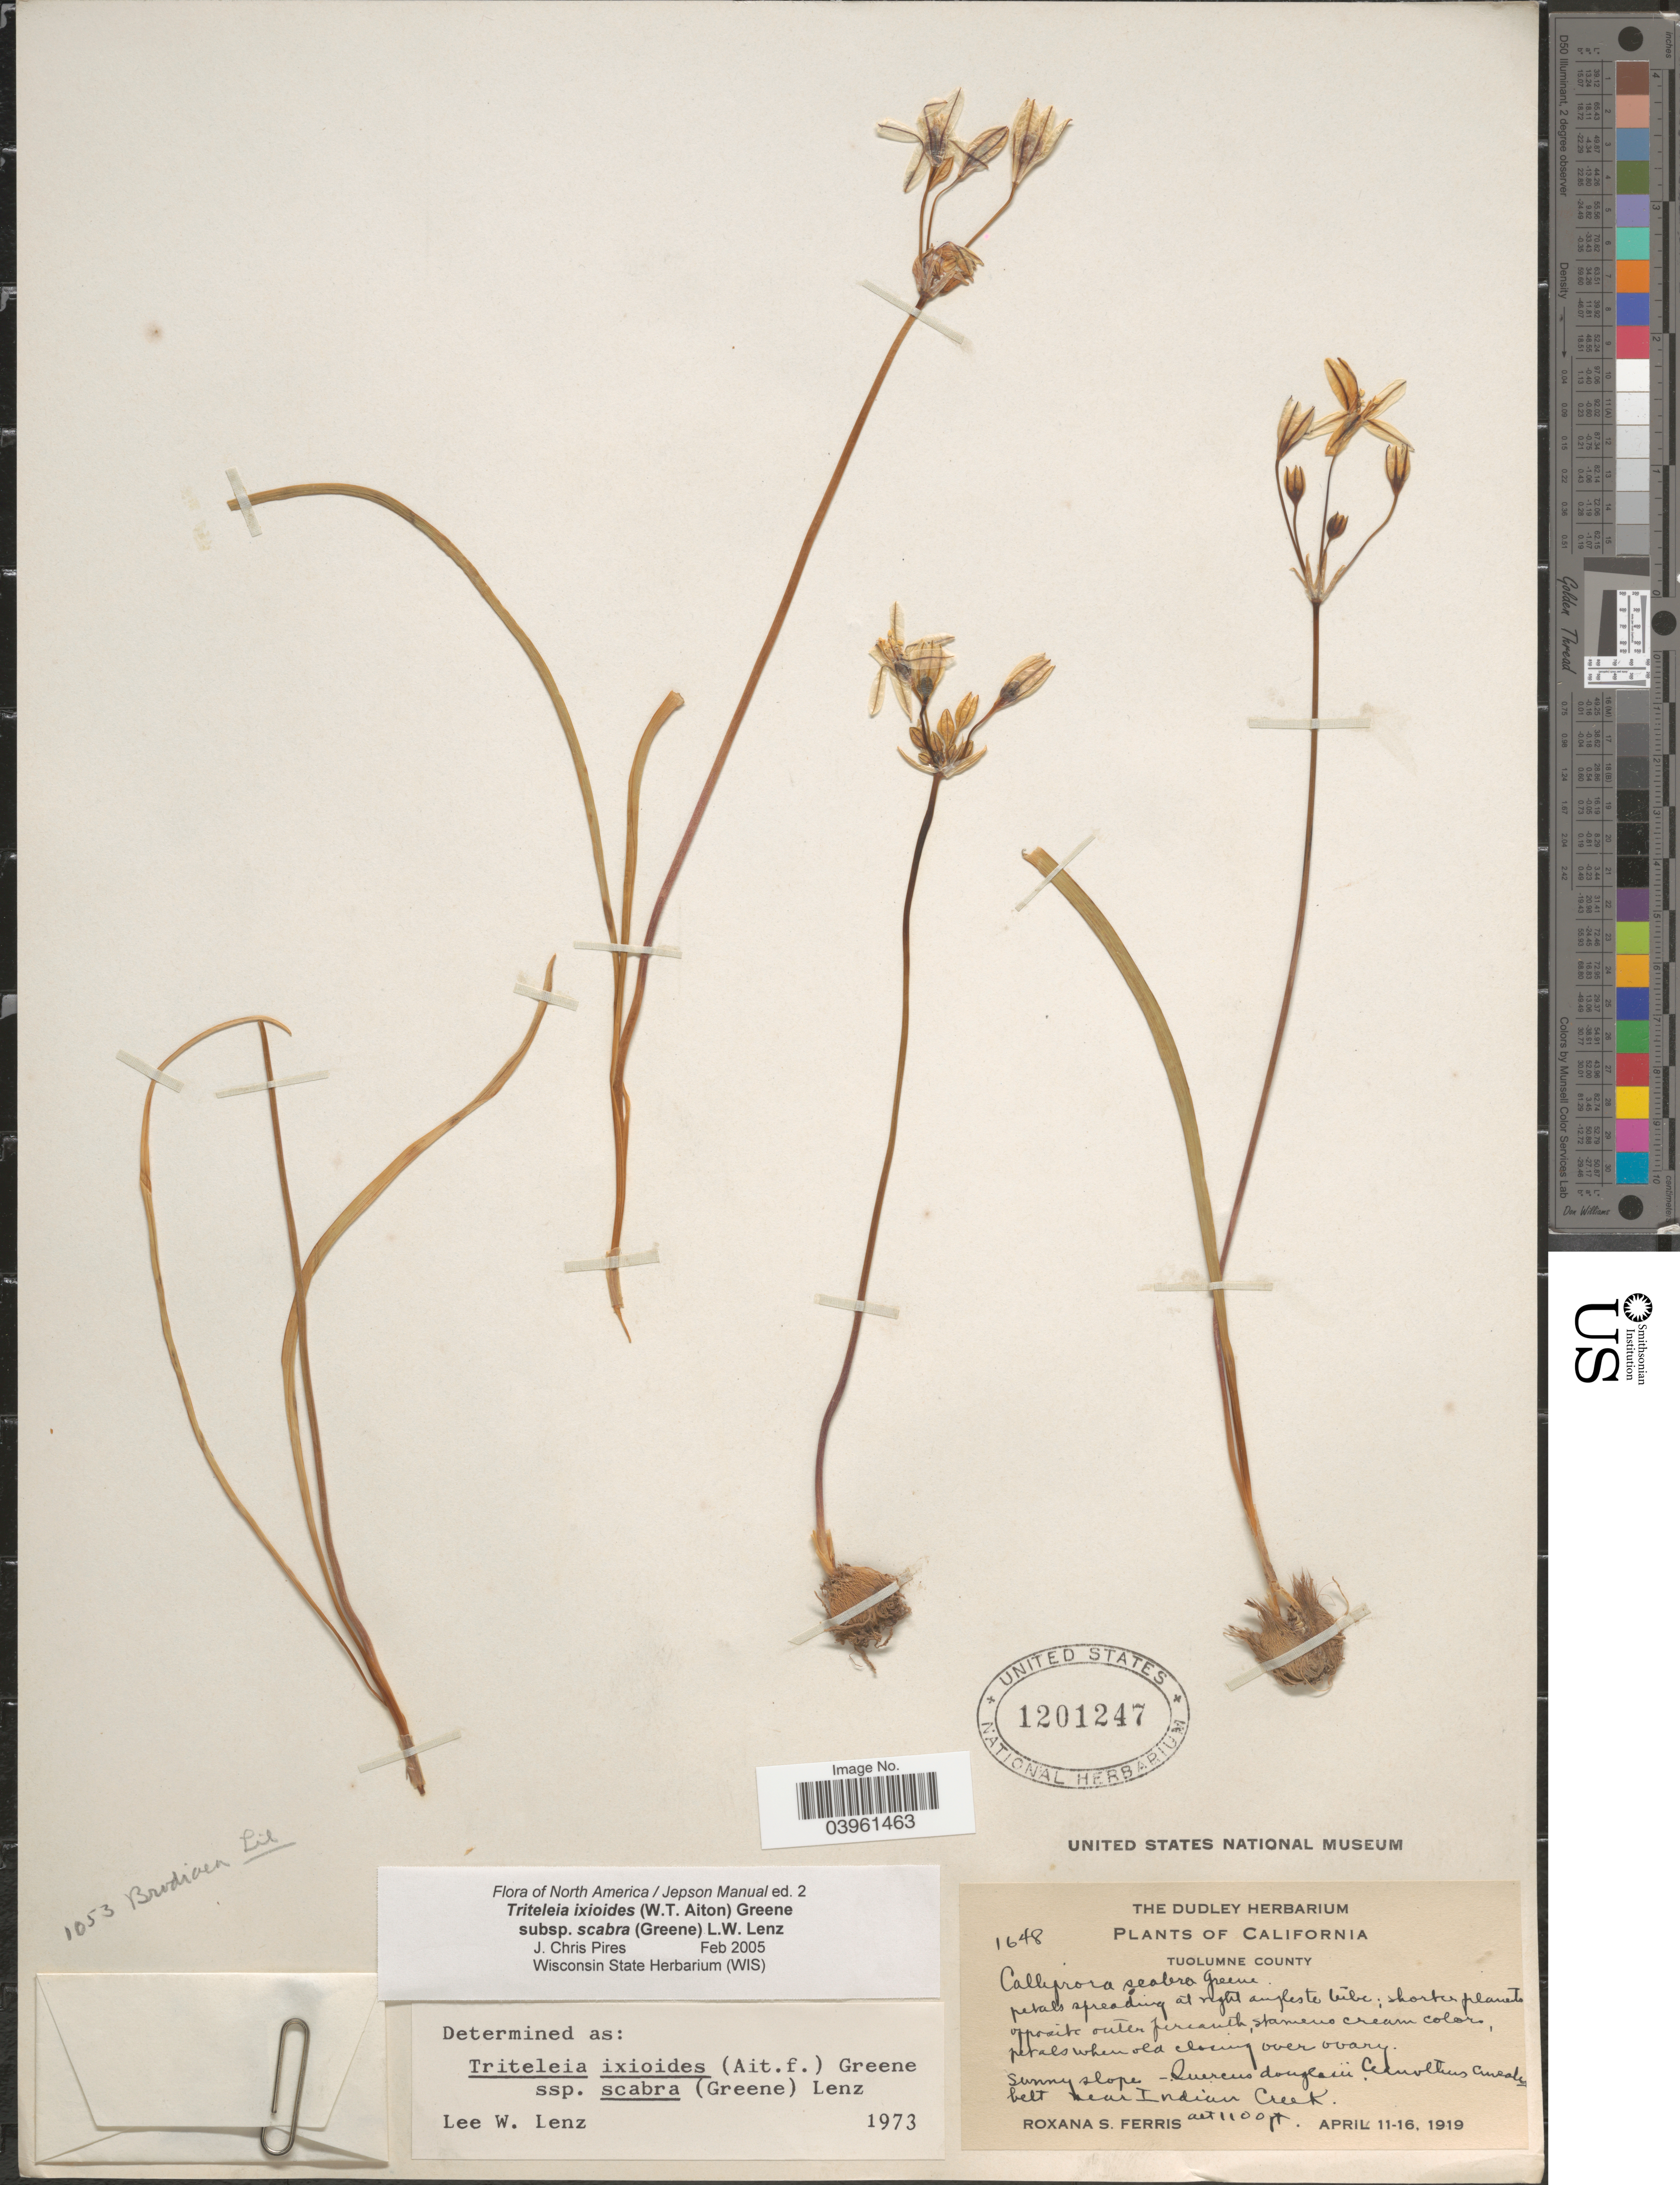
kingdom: Plantae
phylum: Tracheophyta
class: Liliopsida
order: Asparagales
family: Asparagaceae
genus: Triteleia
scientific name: Triteleia ixioides subsp. scabra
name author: (R. Br.) Greene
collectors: R. S. Ferris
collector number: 1648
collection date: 1919-04-11/1919-04-16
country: United States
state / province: California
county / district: Tuolumne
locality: Tuolumne County. Near Indian Creek.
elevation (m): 335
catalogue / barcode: US 1201247